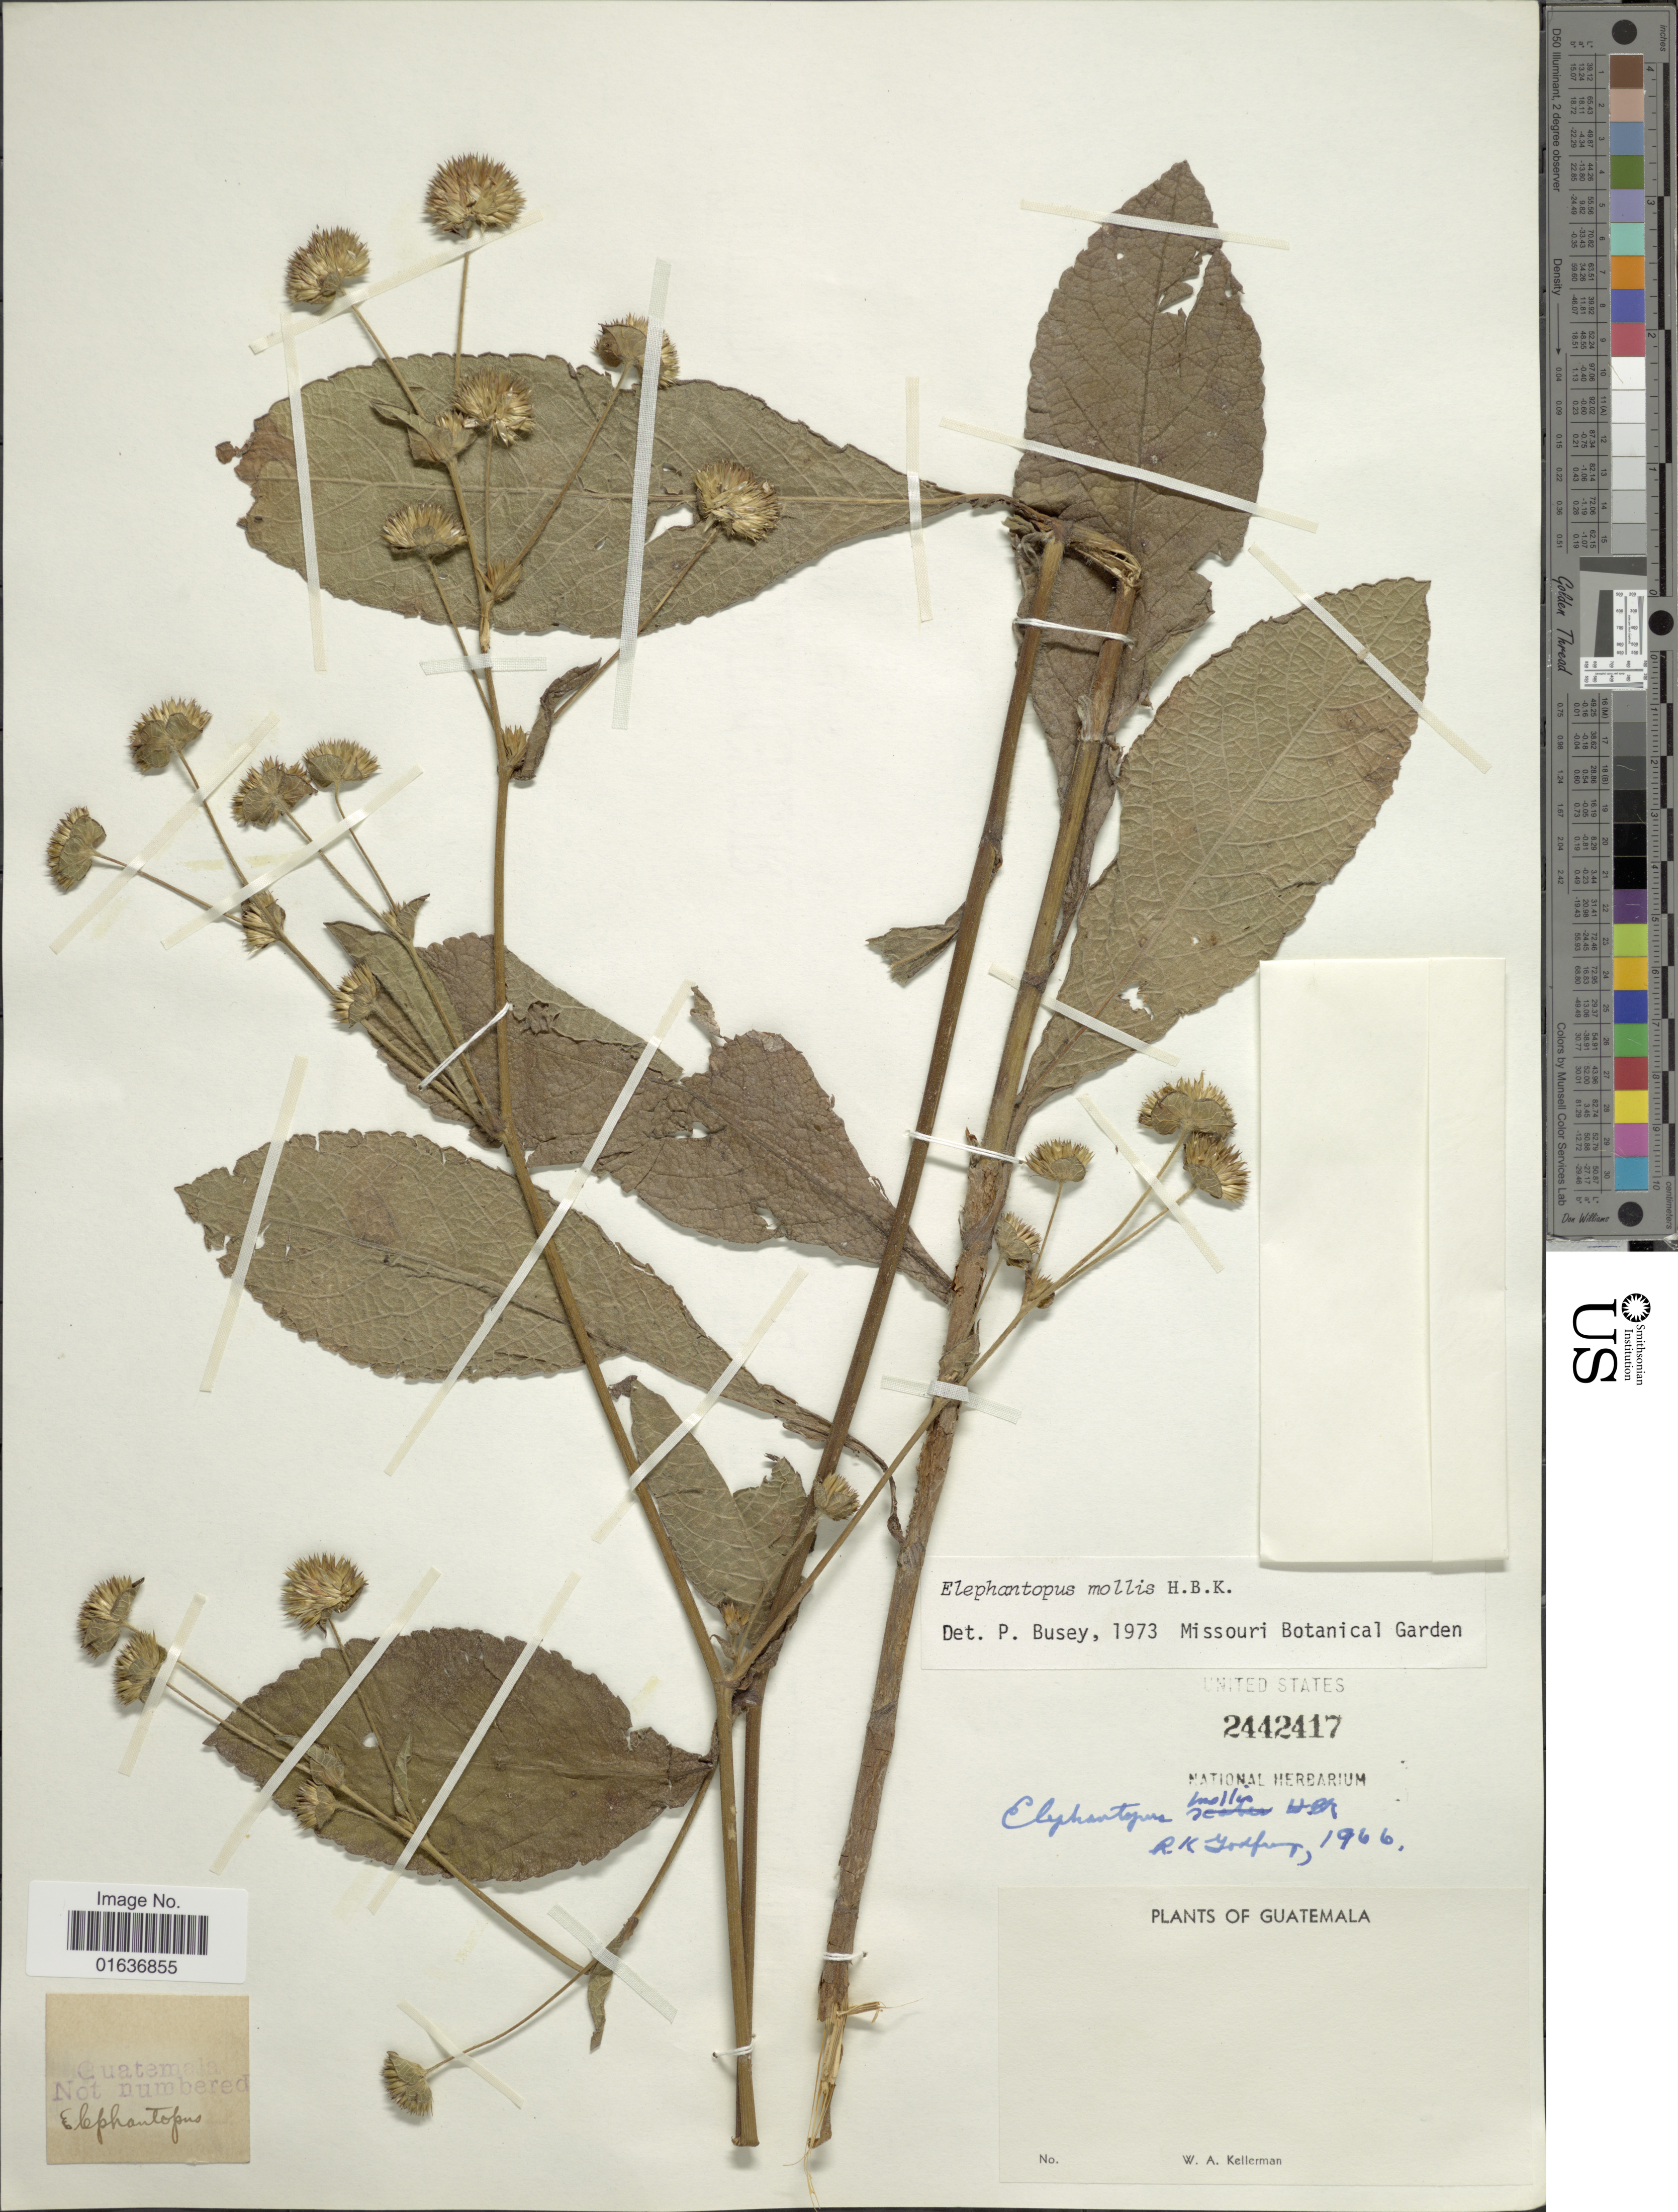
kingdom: Plantae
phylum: Tracheophyta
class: Magnoliopsida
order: Asterales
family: Asteraceae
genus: Elephantopus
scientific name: Elephantopus mollis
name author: Kunth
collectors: W. Kellerman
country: Guatemala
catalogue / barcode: US 2442417